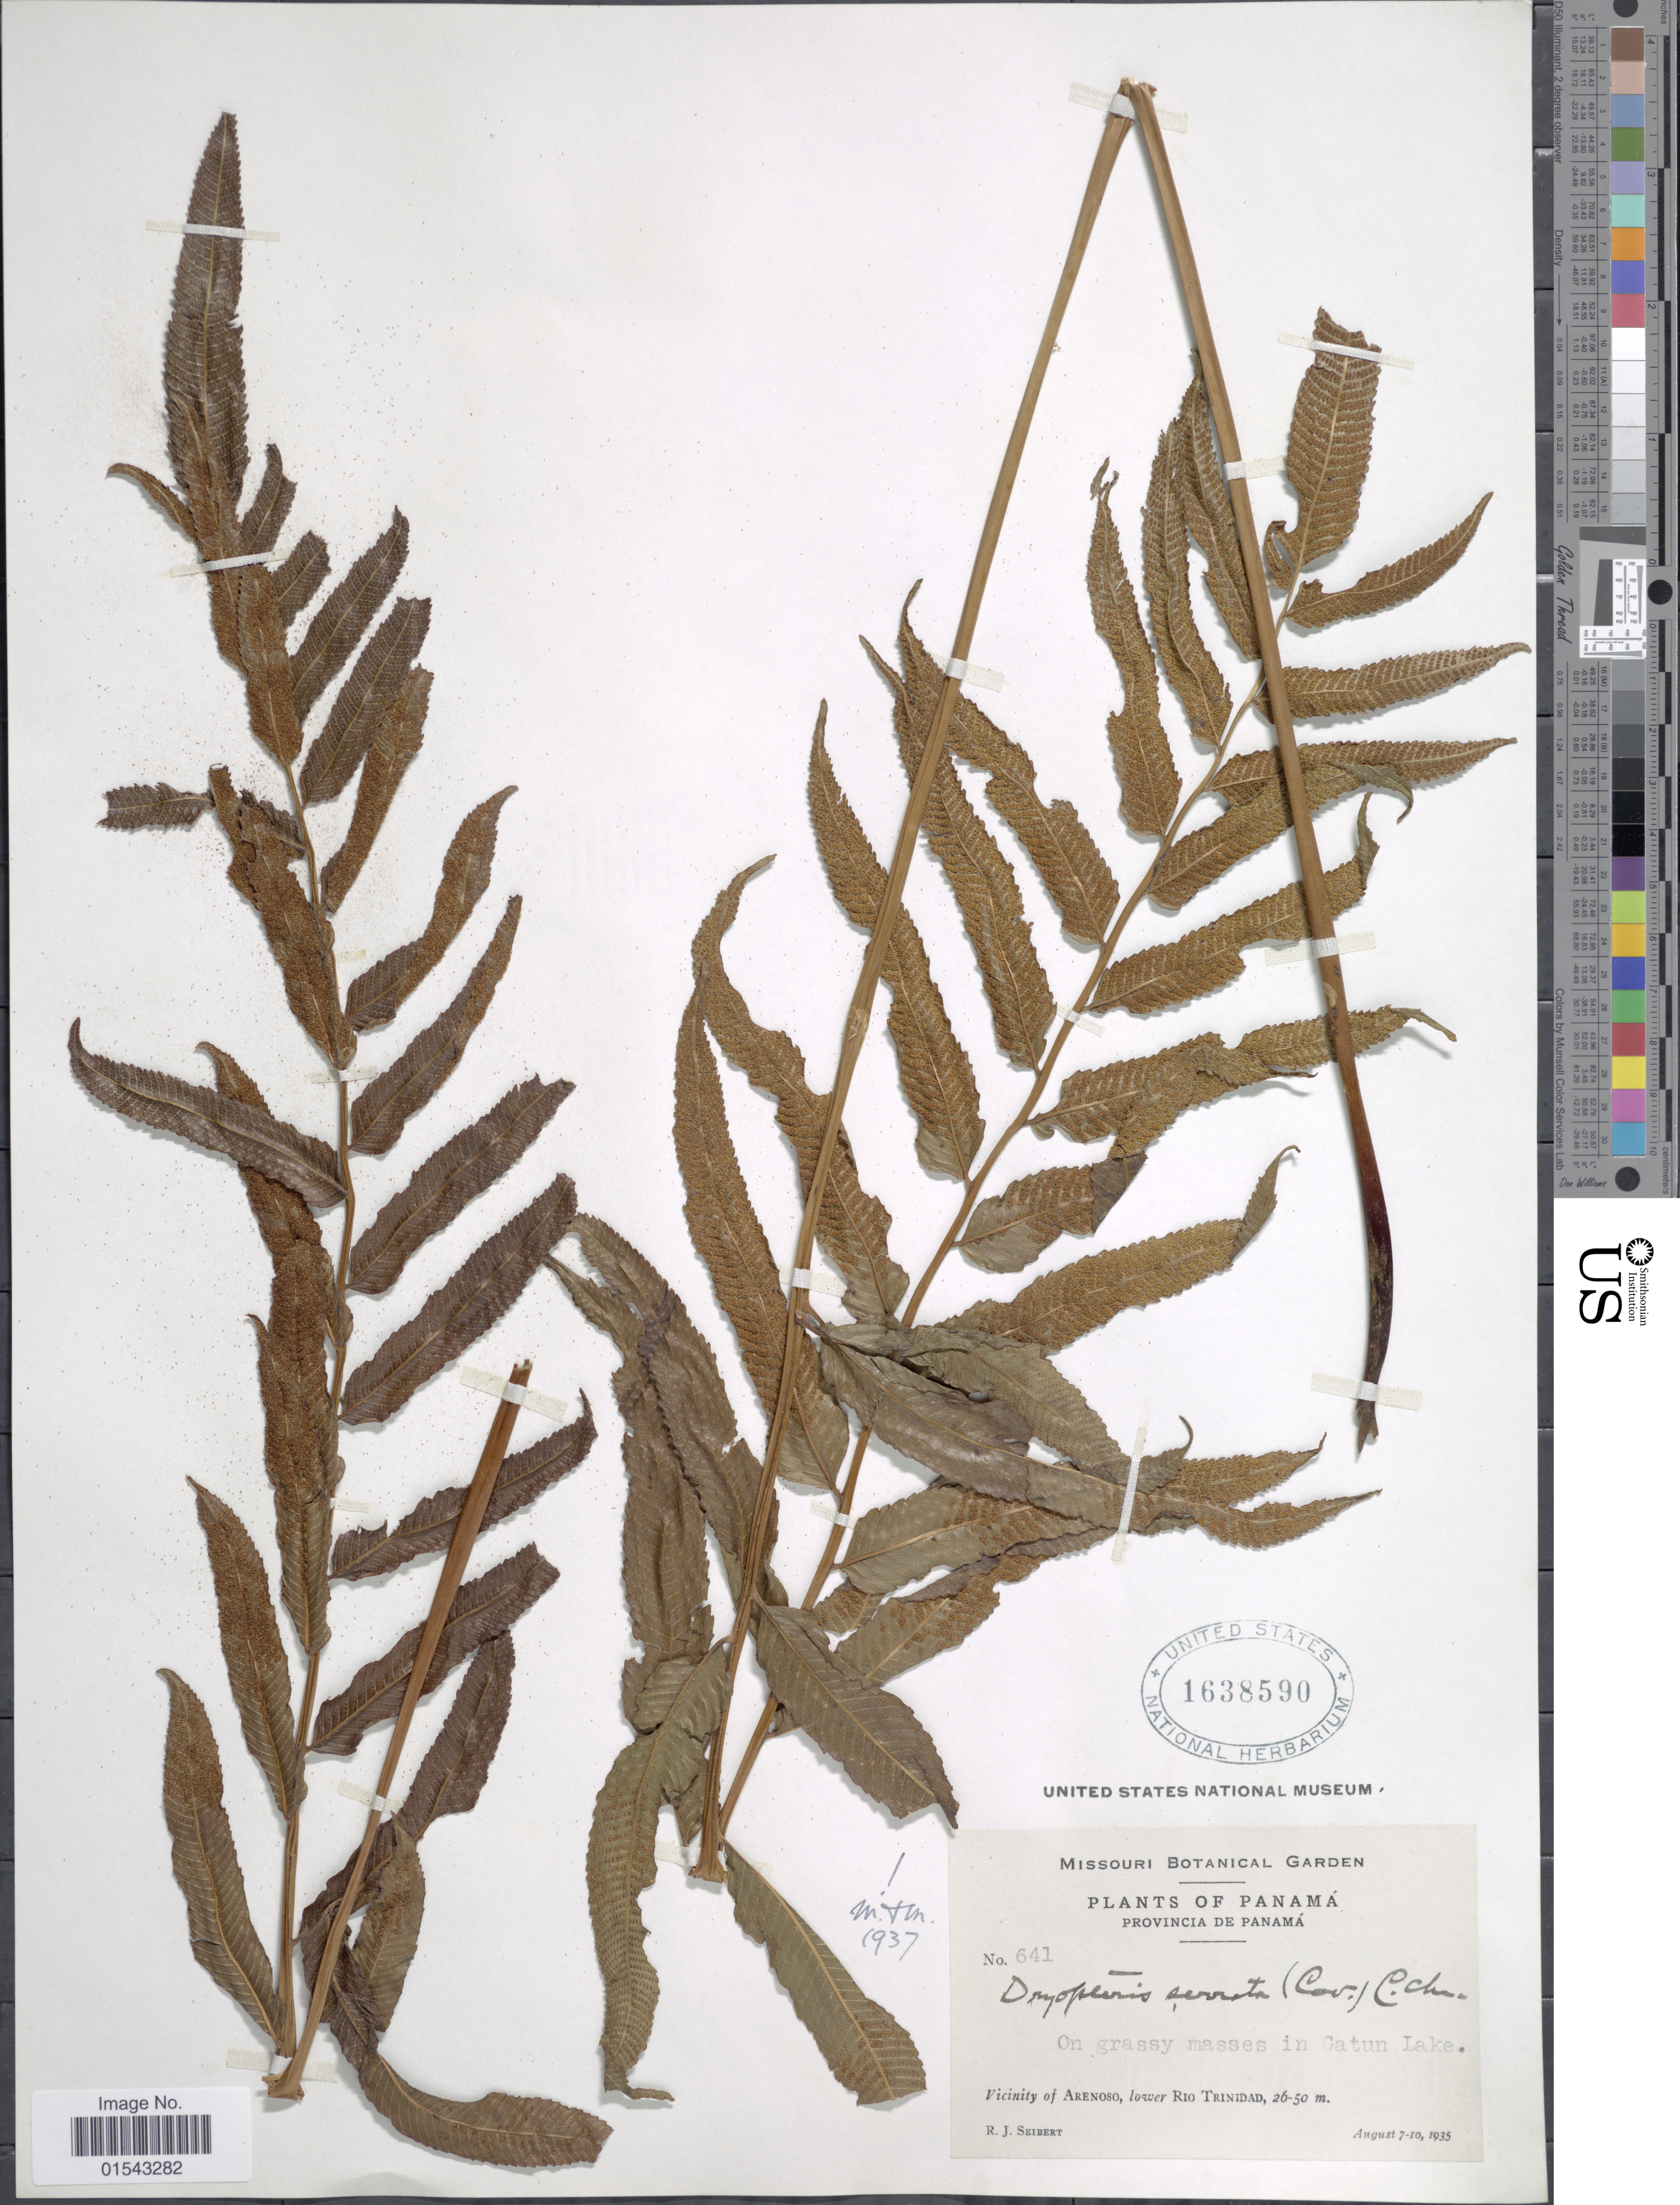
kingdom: Plantae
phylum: Tracheophyta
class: Polypodiopsida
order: Polypodiales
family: Thelypteridaceae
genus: Meniscium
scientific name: Meniscium serratum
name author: Cav.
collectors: R. J. Seibert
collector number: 641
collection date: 1935-08-07/1935-08-10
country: Panama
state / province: Panamá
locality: Panama, Provincia De Panama, on grassy masses in Gatun Lake, vicinity of Arenoso, lower Rio Trinidad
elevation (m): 26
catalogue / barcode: US 1638590